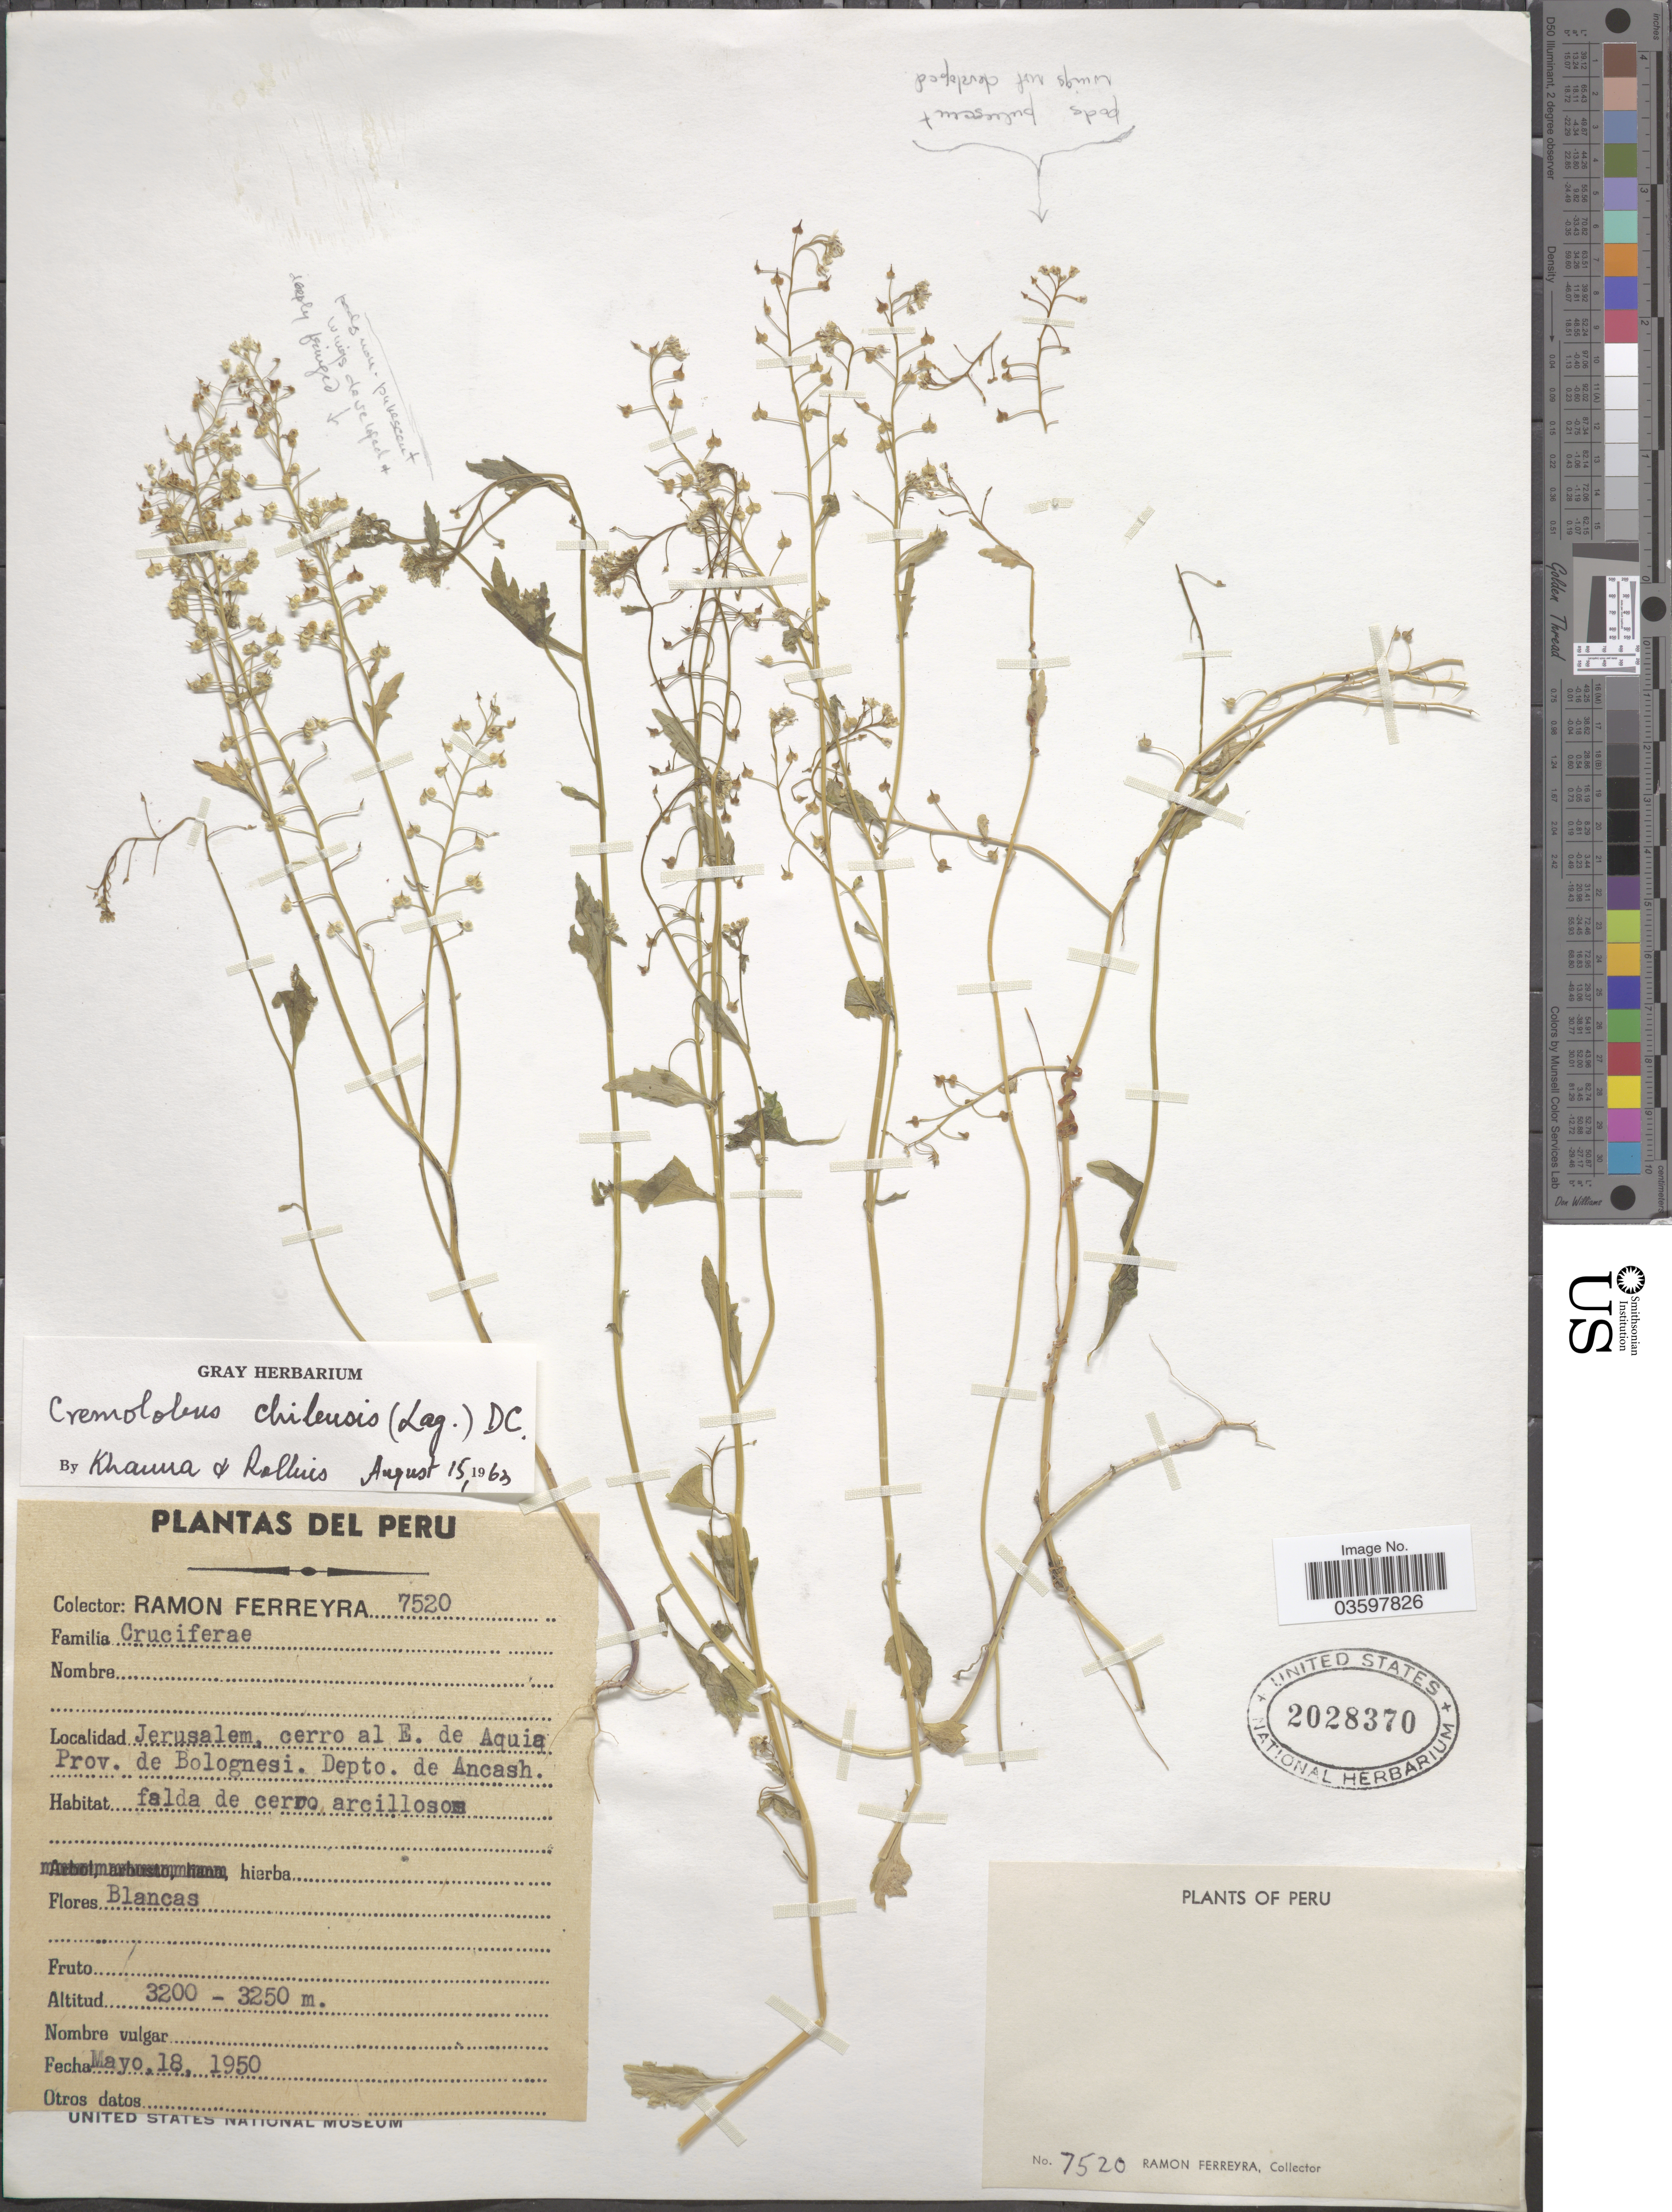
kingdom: Plantae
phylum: Tracheophyta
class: Magnoliopsida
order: Brassicales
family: Brassicaceae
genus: Cremolobus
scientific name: Cremolobus chilensis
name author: (Lag.) DC.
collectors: R. A. Ferreyra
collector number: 7520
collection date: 1950-05-18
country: Peru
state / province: Ancash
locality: Jerusalem, cerro al E. de Aquia. Prov. de Bolognesi. Depto. de Ancash.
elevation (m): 3200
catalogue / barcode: US 2028370